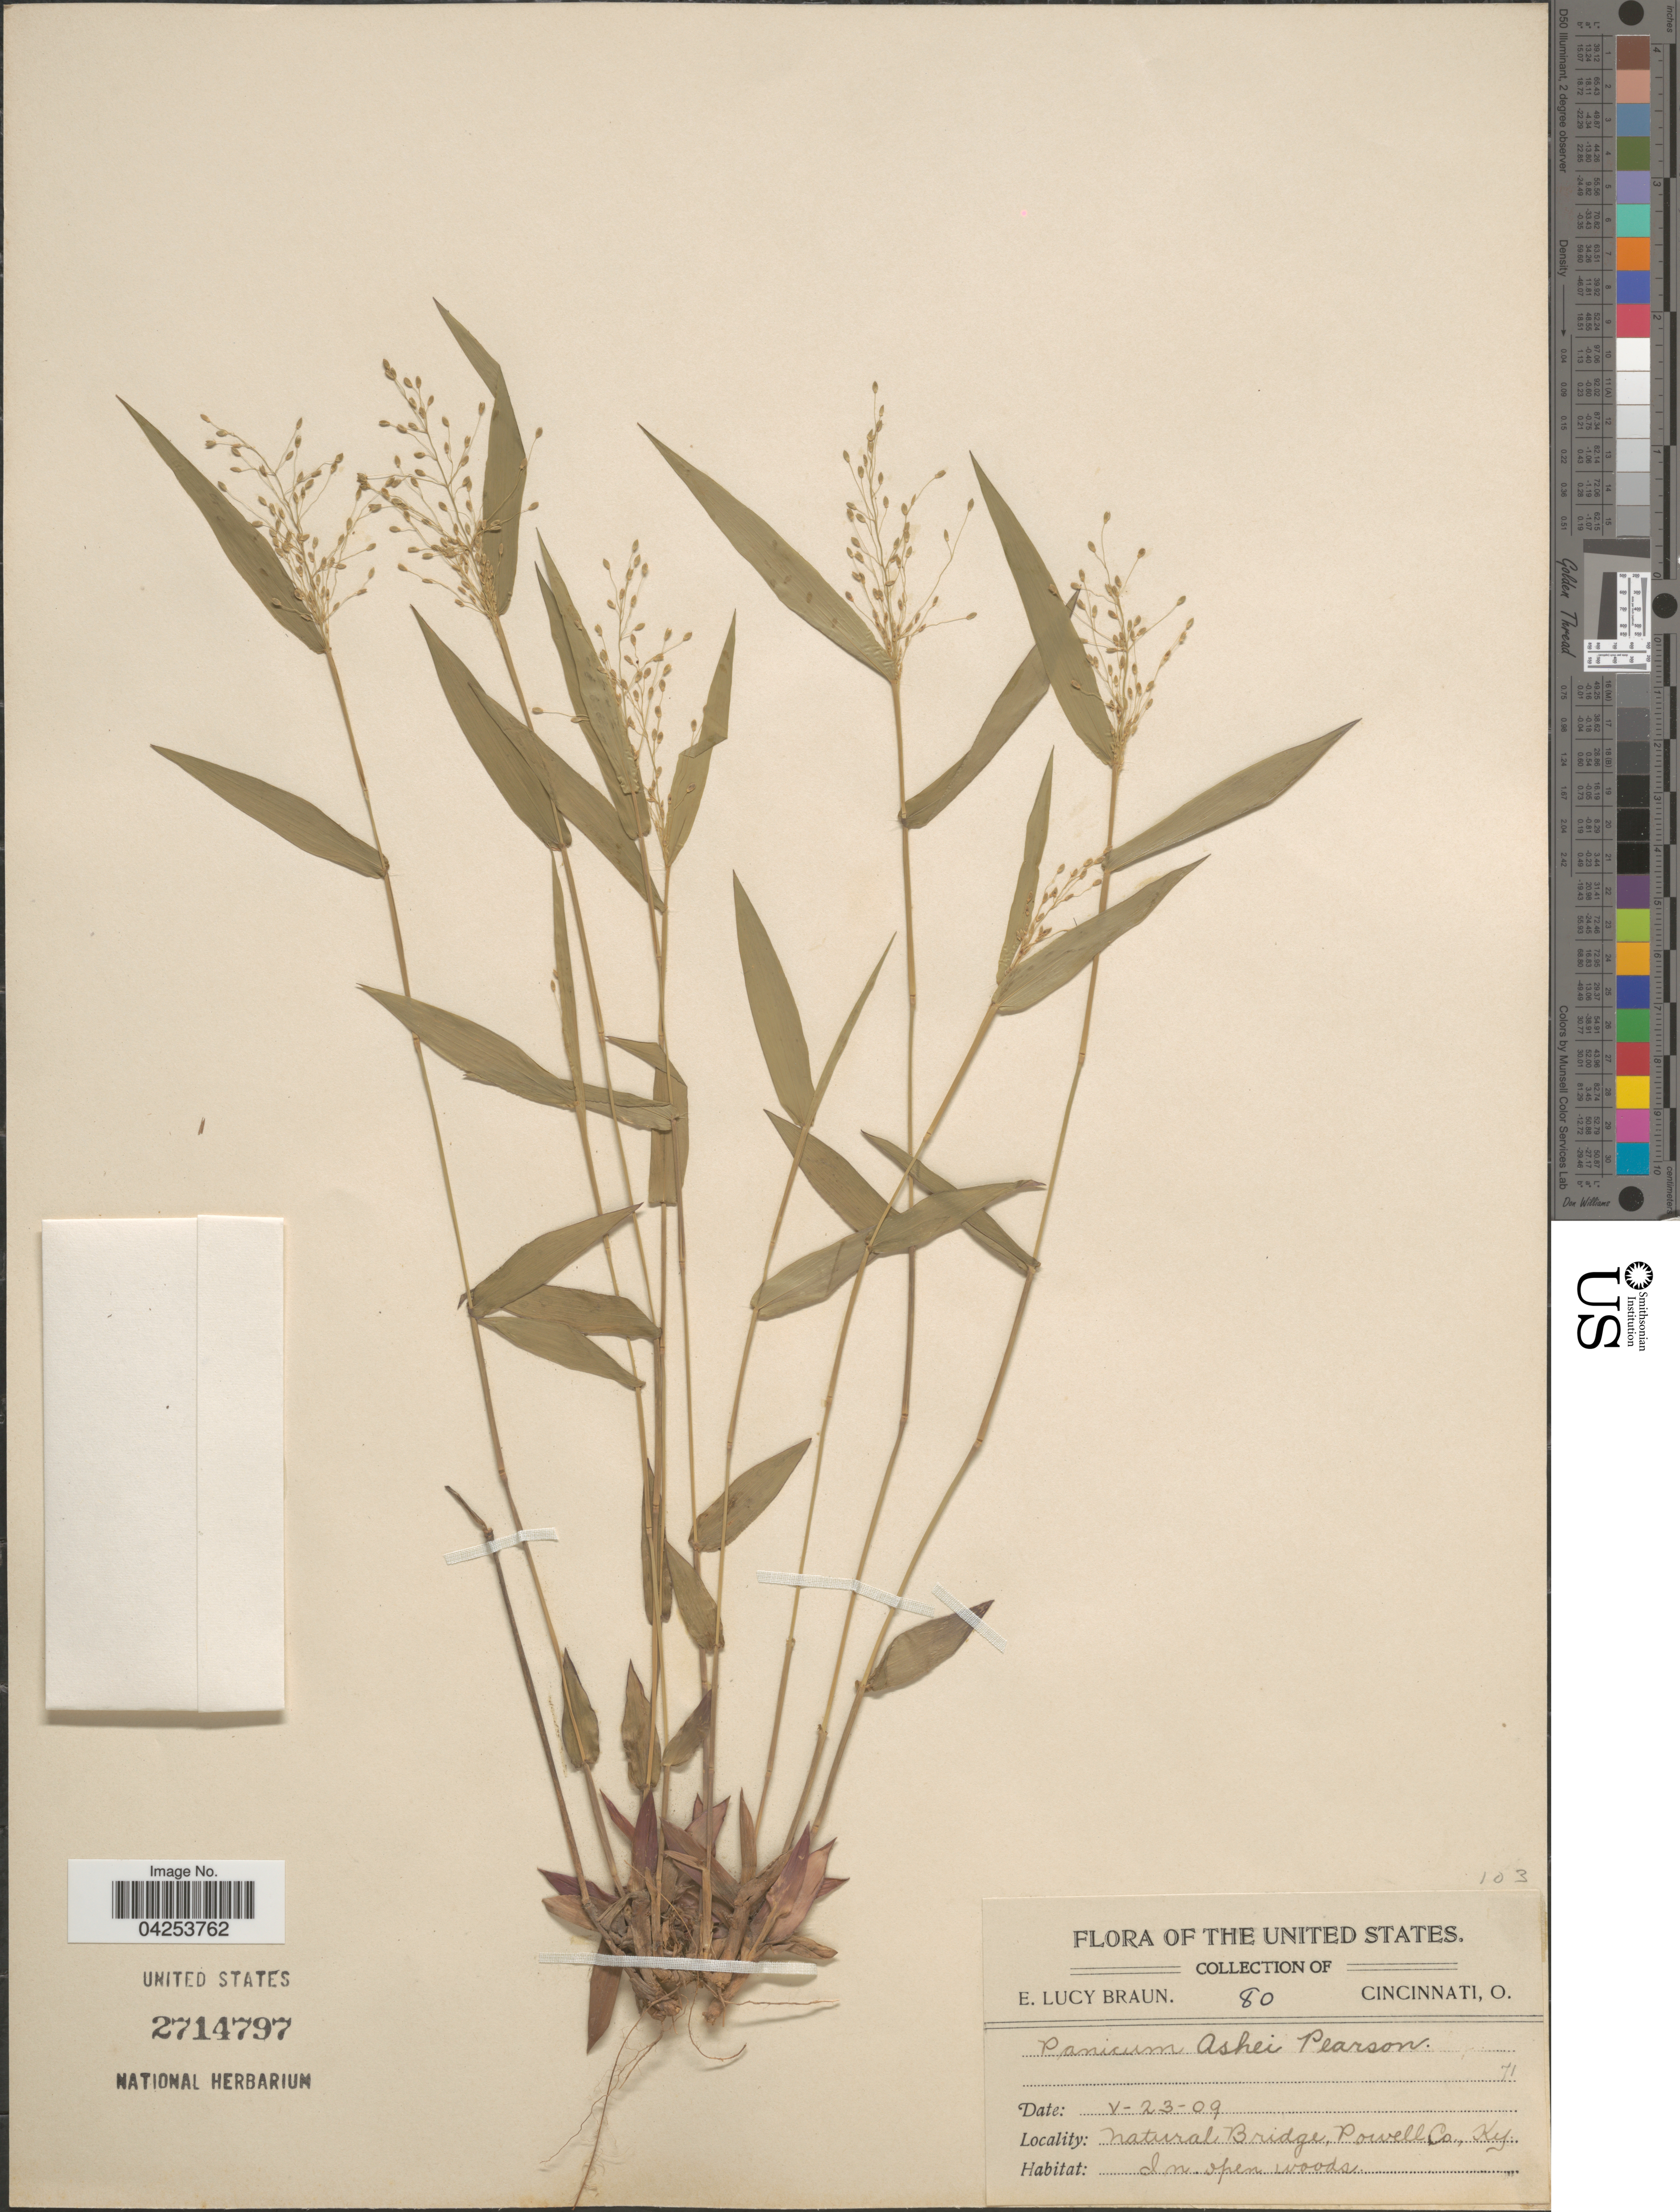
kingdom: Plantae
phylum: Tracheophyta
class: Liliopsida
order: Poales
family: Poaceae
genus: Dichanthelium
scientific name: Dichanthelium commutatum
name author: (Schult.) Gould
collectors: E. L. Braun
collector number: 80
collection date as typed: Transcribed d/m/y: 23/5/9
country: United States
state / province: Kentucky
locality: Natural Bridge, Powell Co.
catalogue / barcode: US 2714797